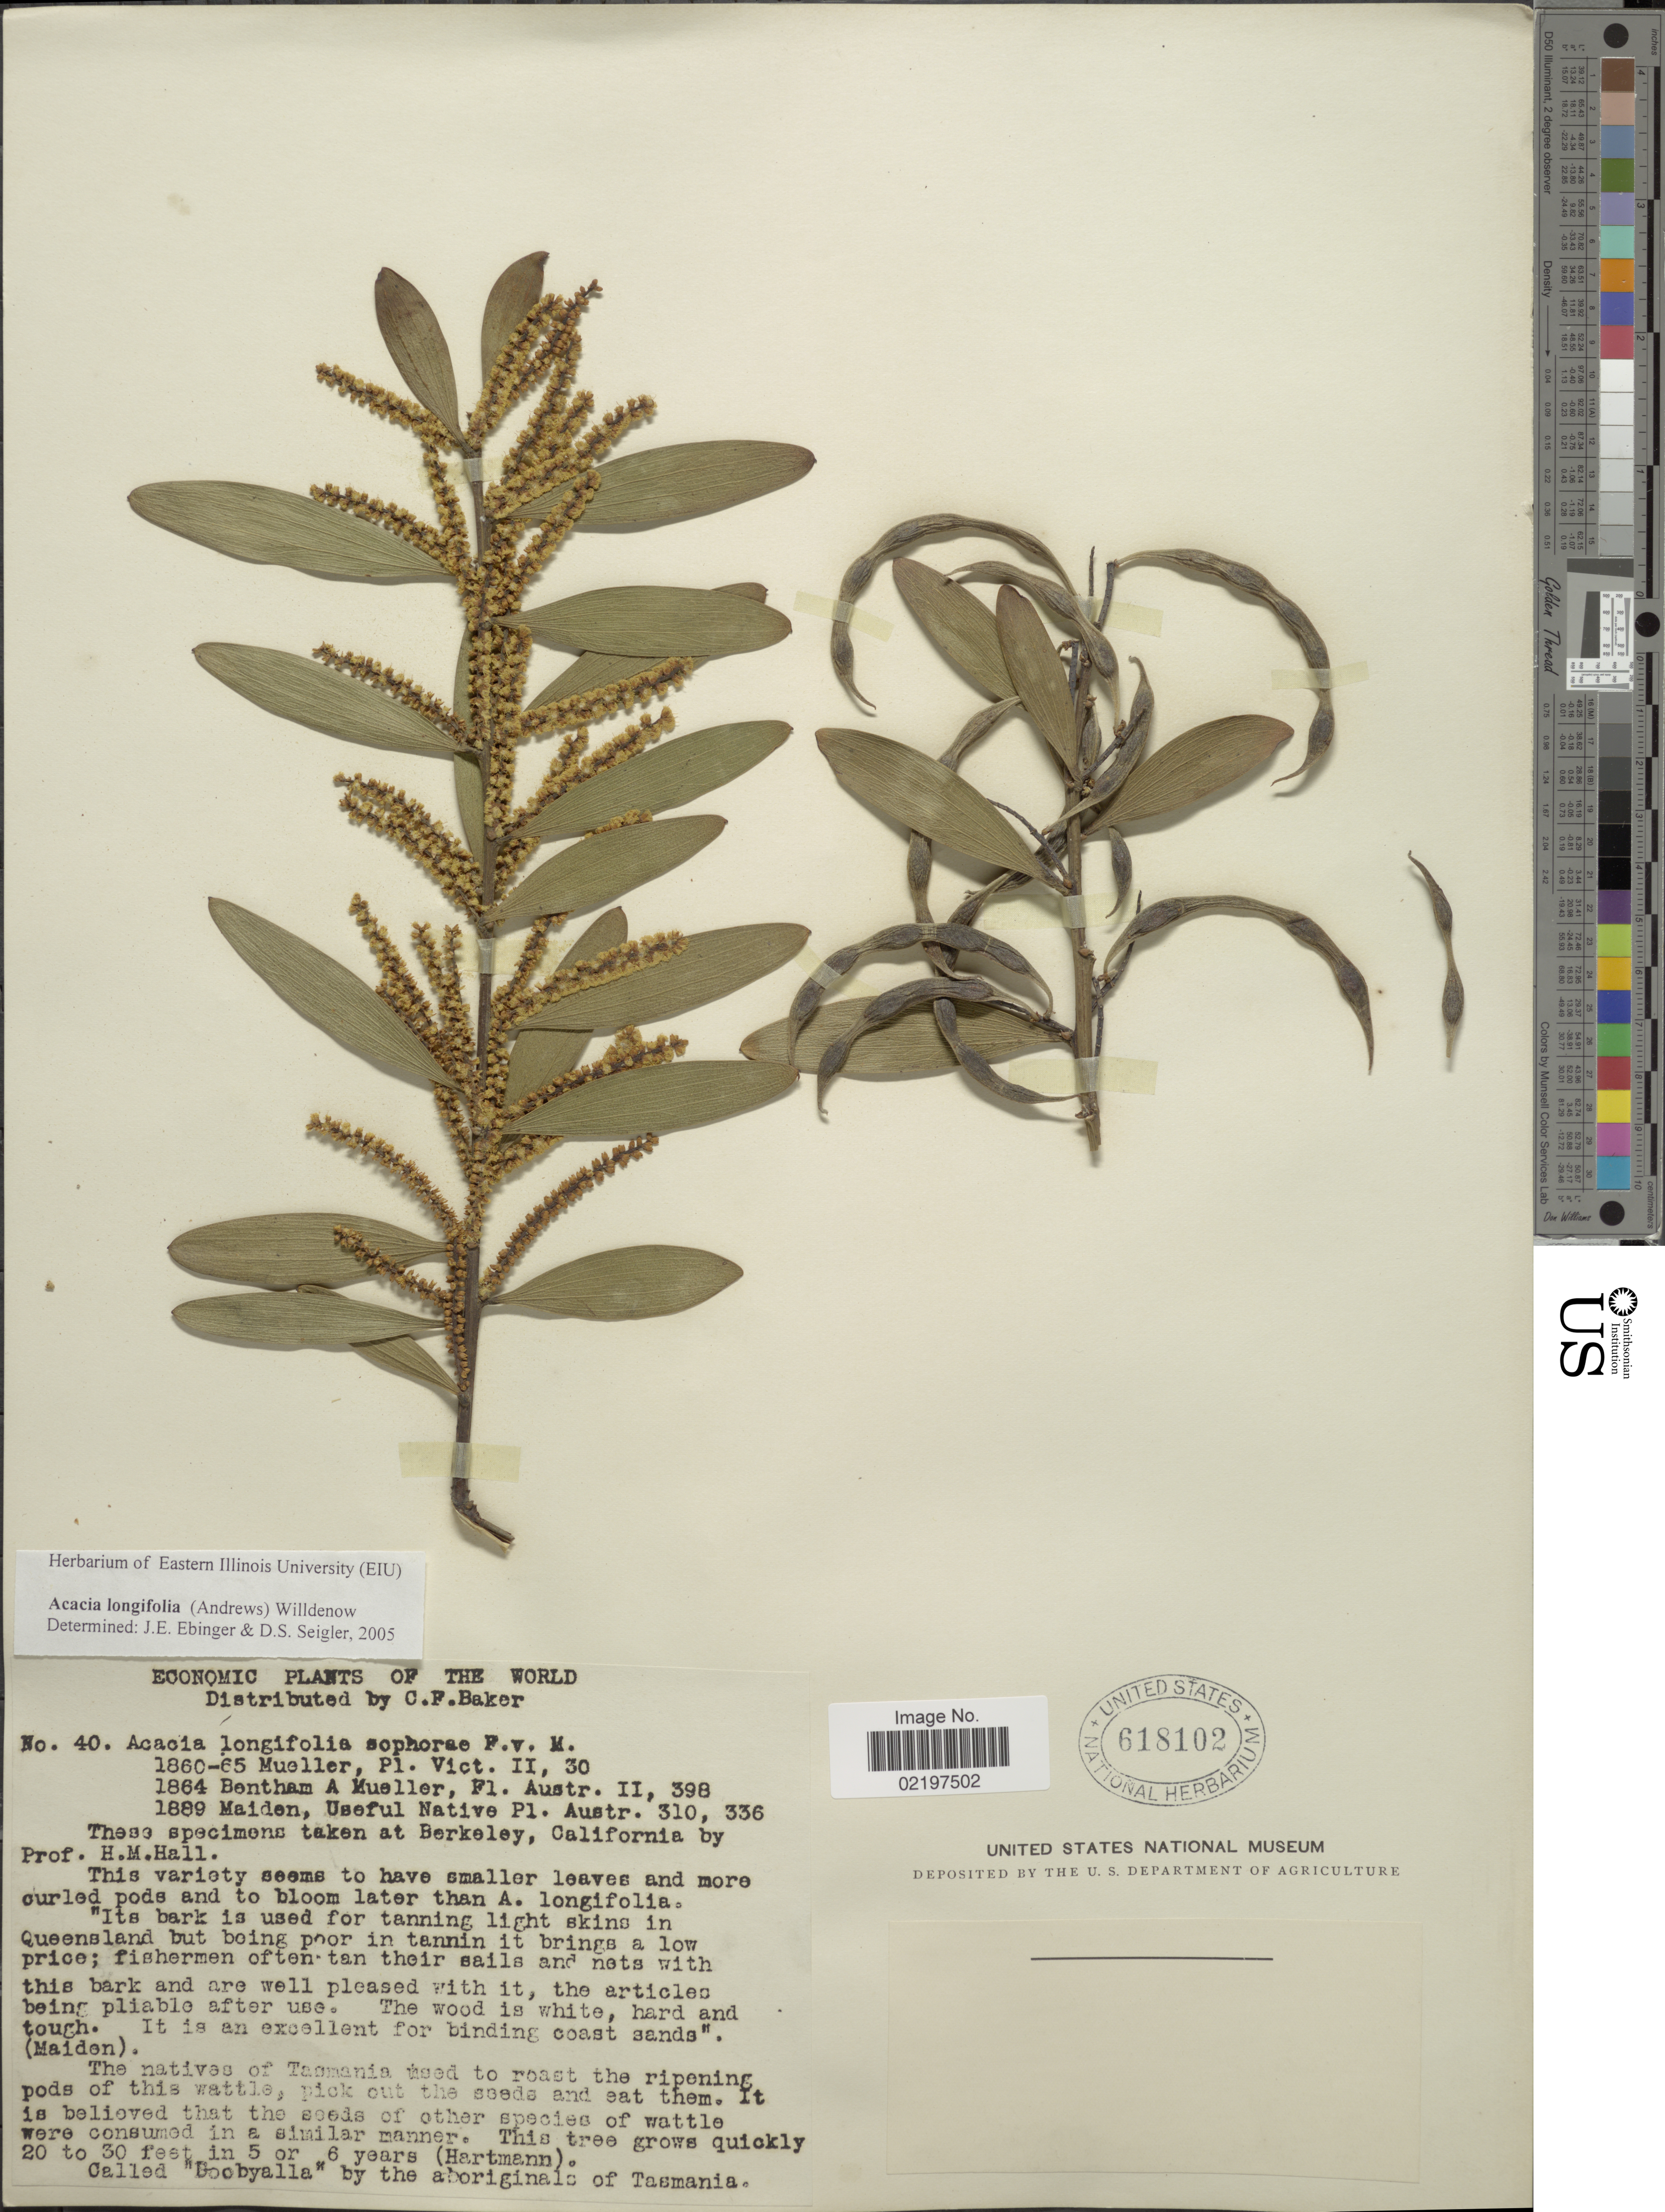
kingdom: Plantae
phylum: Tracheophyta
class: Magnoliopsida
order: Fabales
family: Fabaceae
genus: Acacia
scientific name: Acacia longifolia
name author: (Andrews) Willd.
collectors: H. M. Hall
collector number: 40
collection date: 1860/1889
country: United States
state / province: California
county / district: Alameda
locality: Berkeley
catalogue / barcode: US 618102